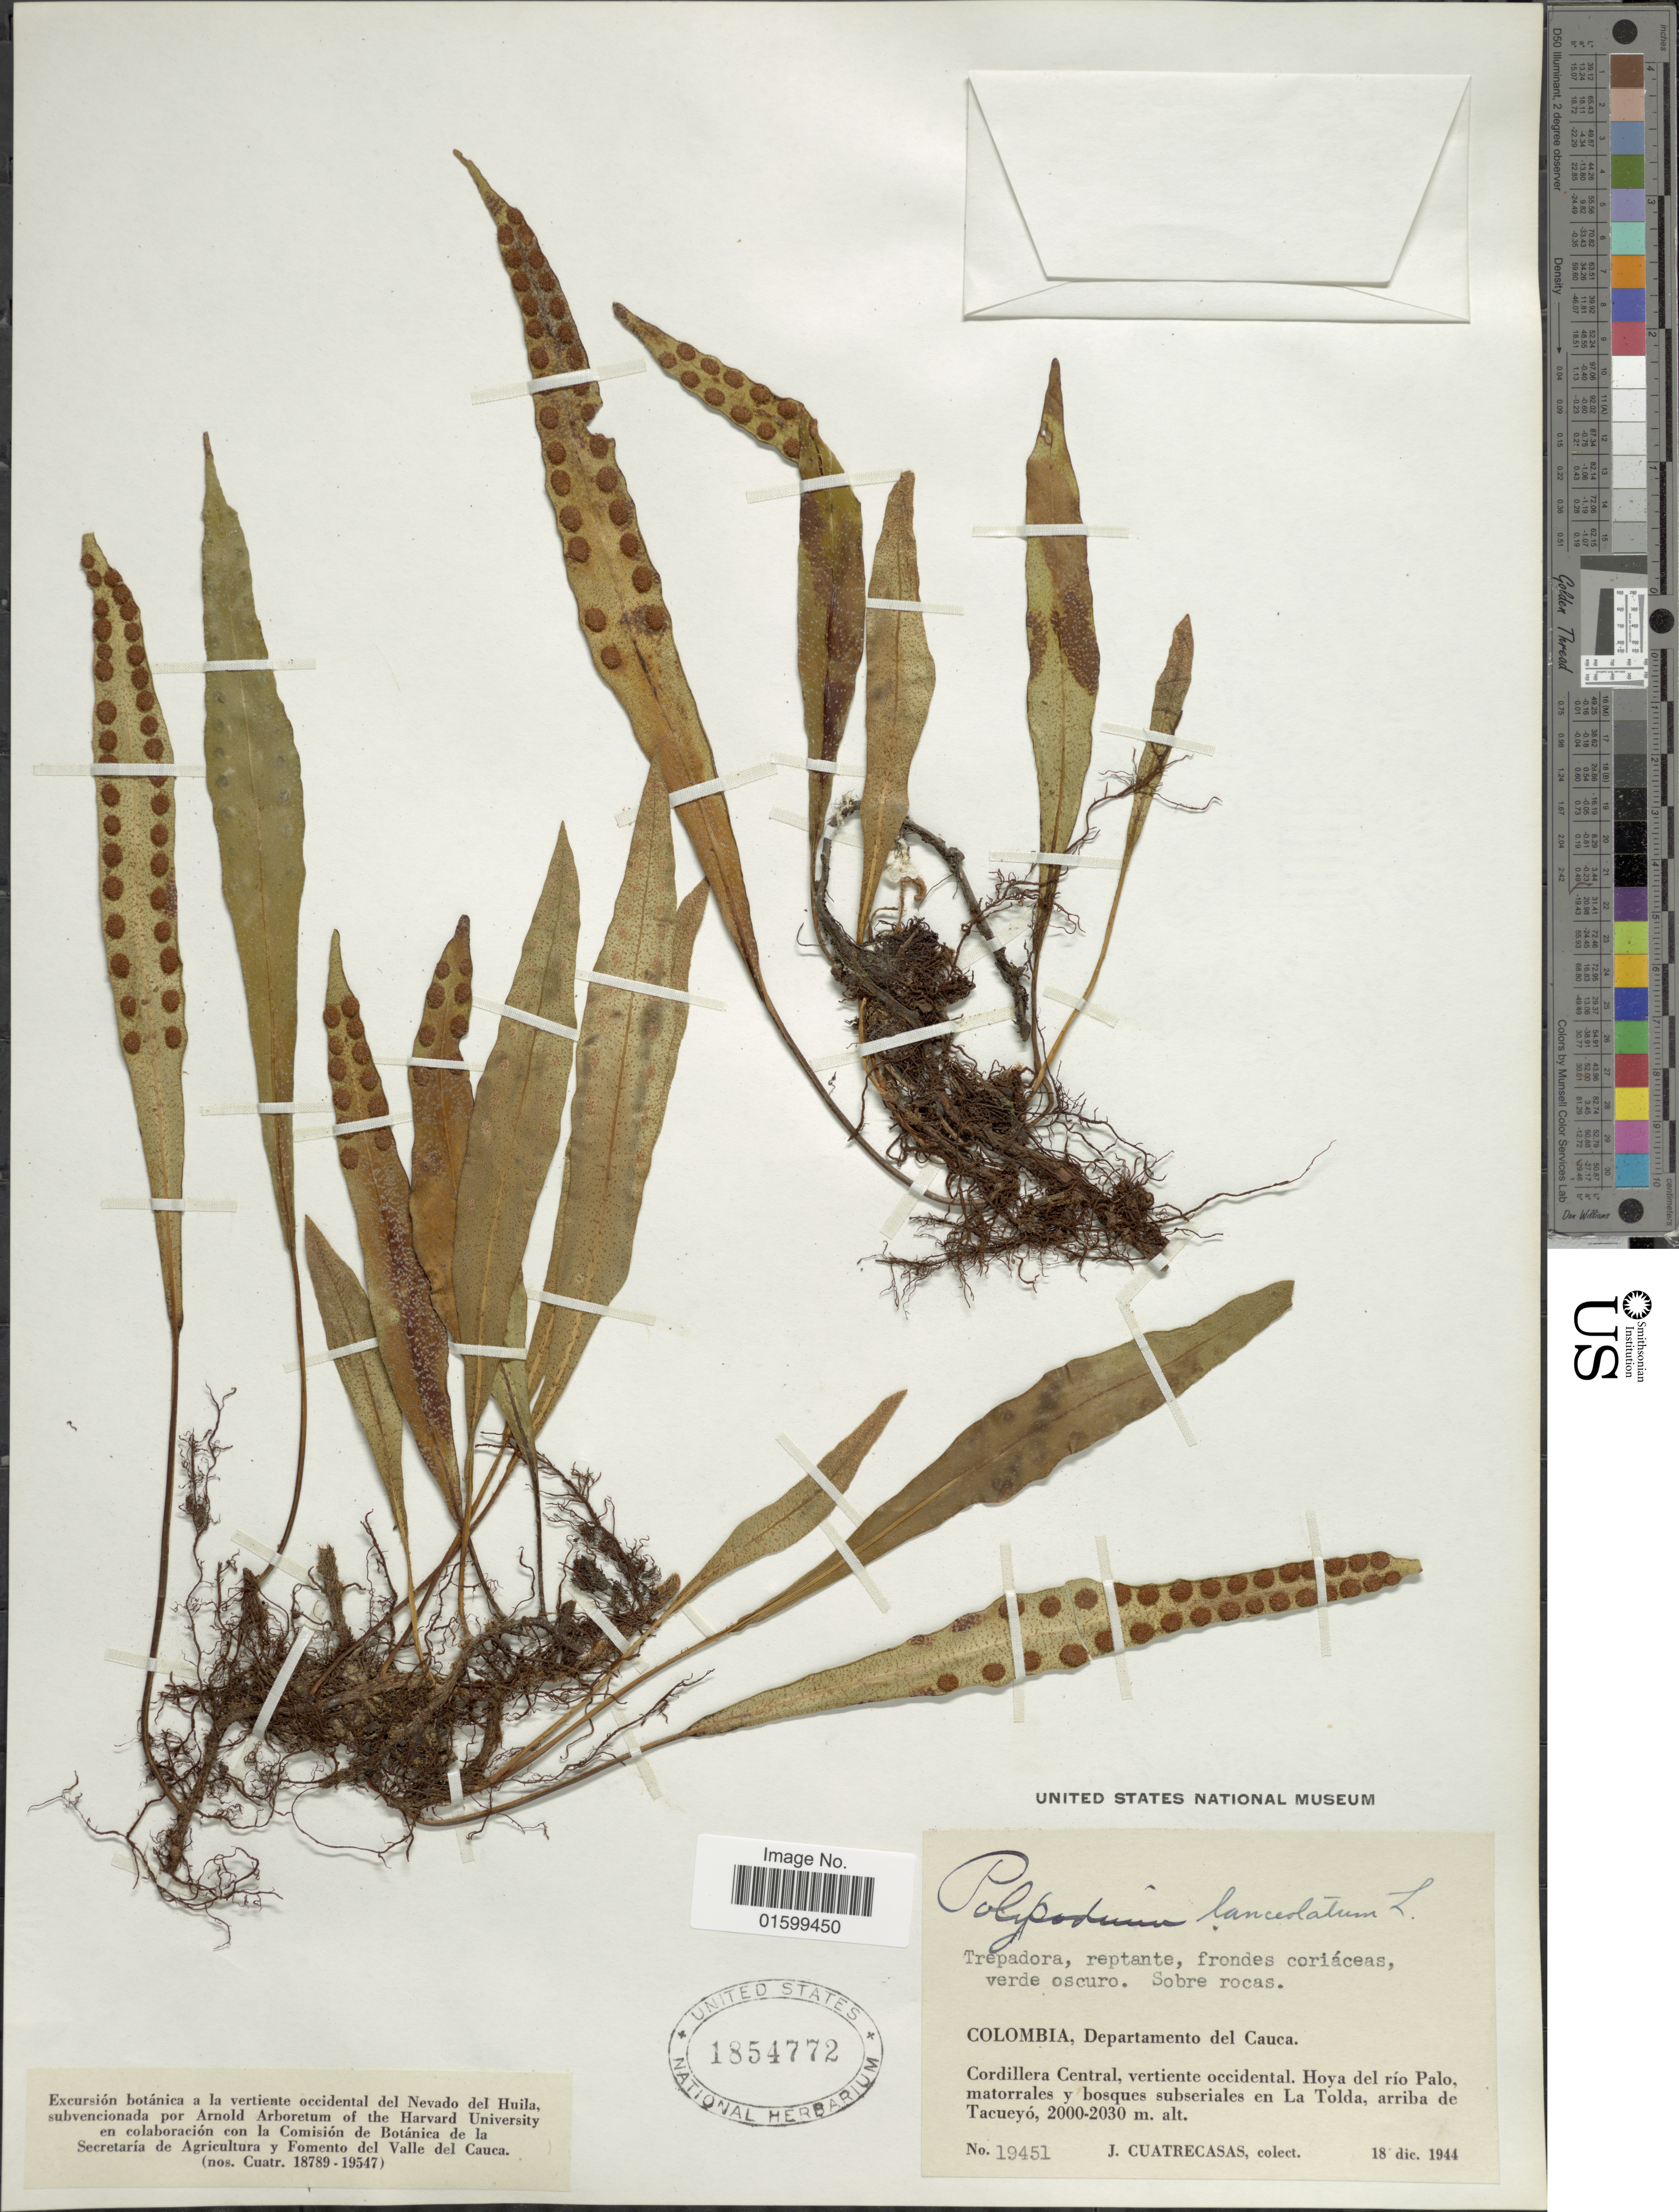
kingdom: Plantae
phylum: Tracheophyta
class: Polypodiopsida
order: Polypodiales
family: Polypodiaceae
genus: Pleopeltis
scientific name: Pleopeltis macrocarpa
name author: (Bory ex Willd.) Kaulf.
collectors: J. Cuatrecasas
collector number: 19451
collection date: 1944-12-18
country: Colombia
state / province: Valle del Cauca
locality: Trepadora, reptante, frondes coriáceas, verde oscuro, sobre rocas, Cordillera Central, vertiente occidental, hoya del río Palo, matorrales y bosques suberiales en La Tolda, arriba de Tacueyó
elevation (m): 2000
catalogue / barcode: US 1854772